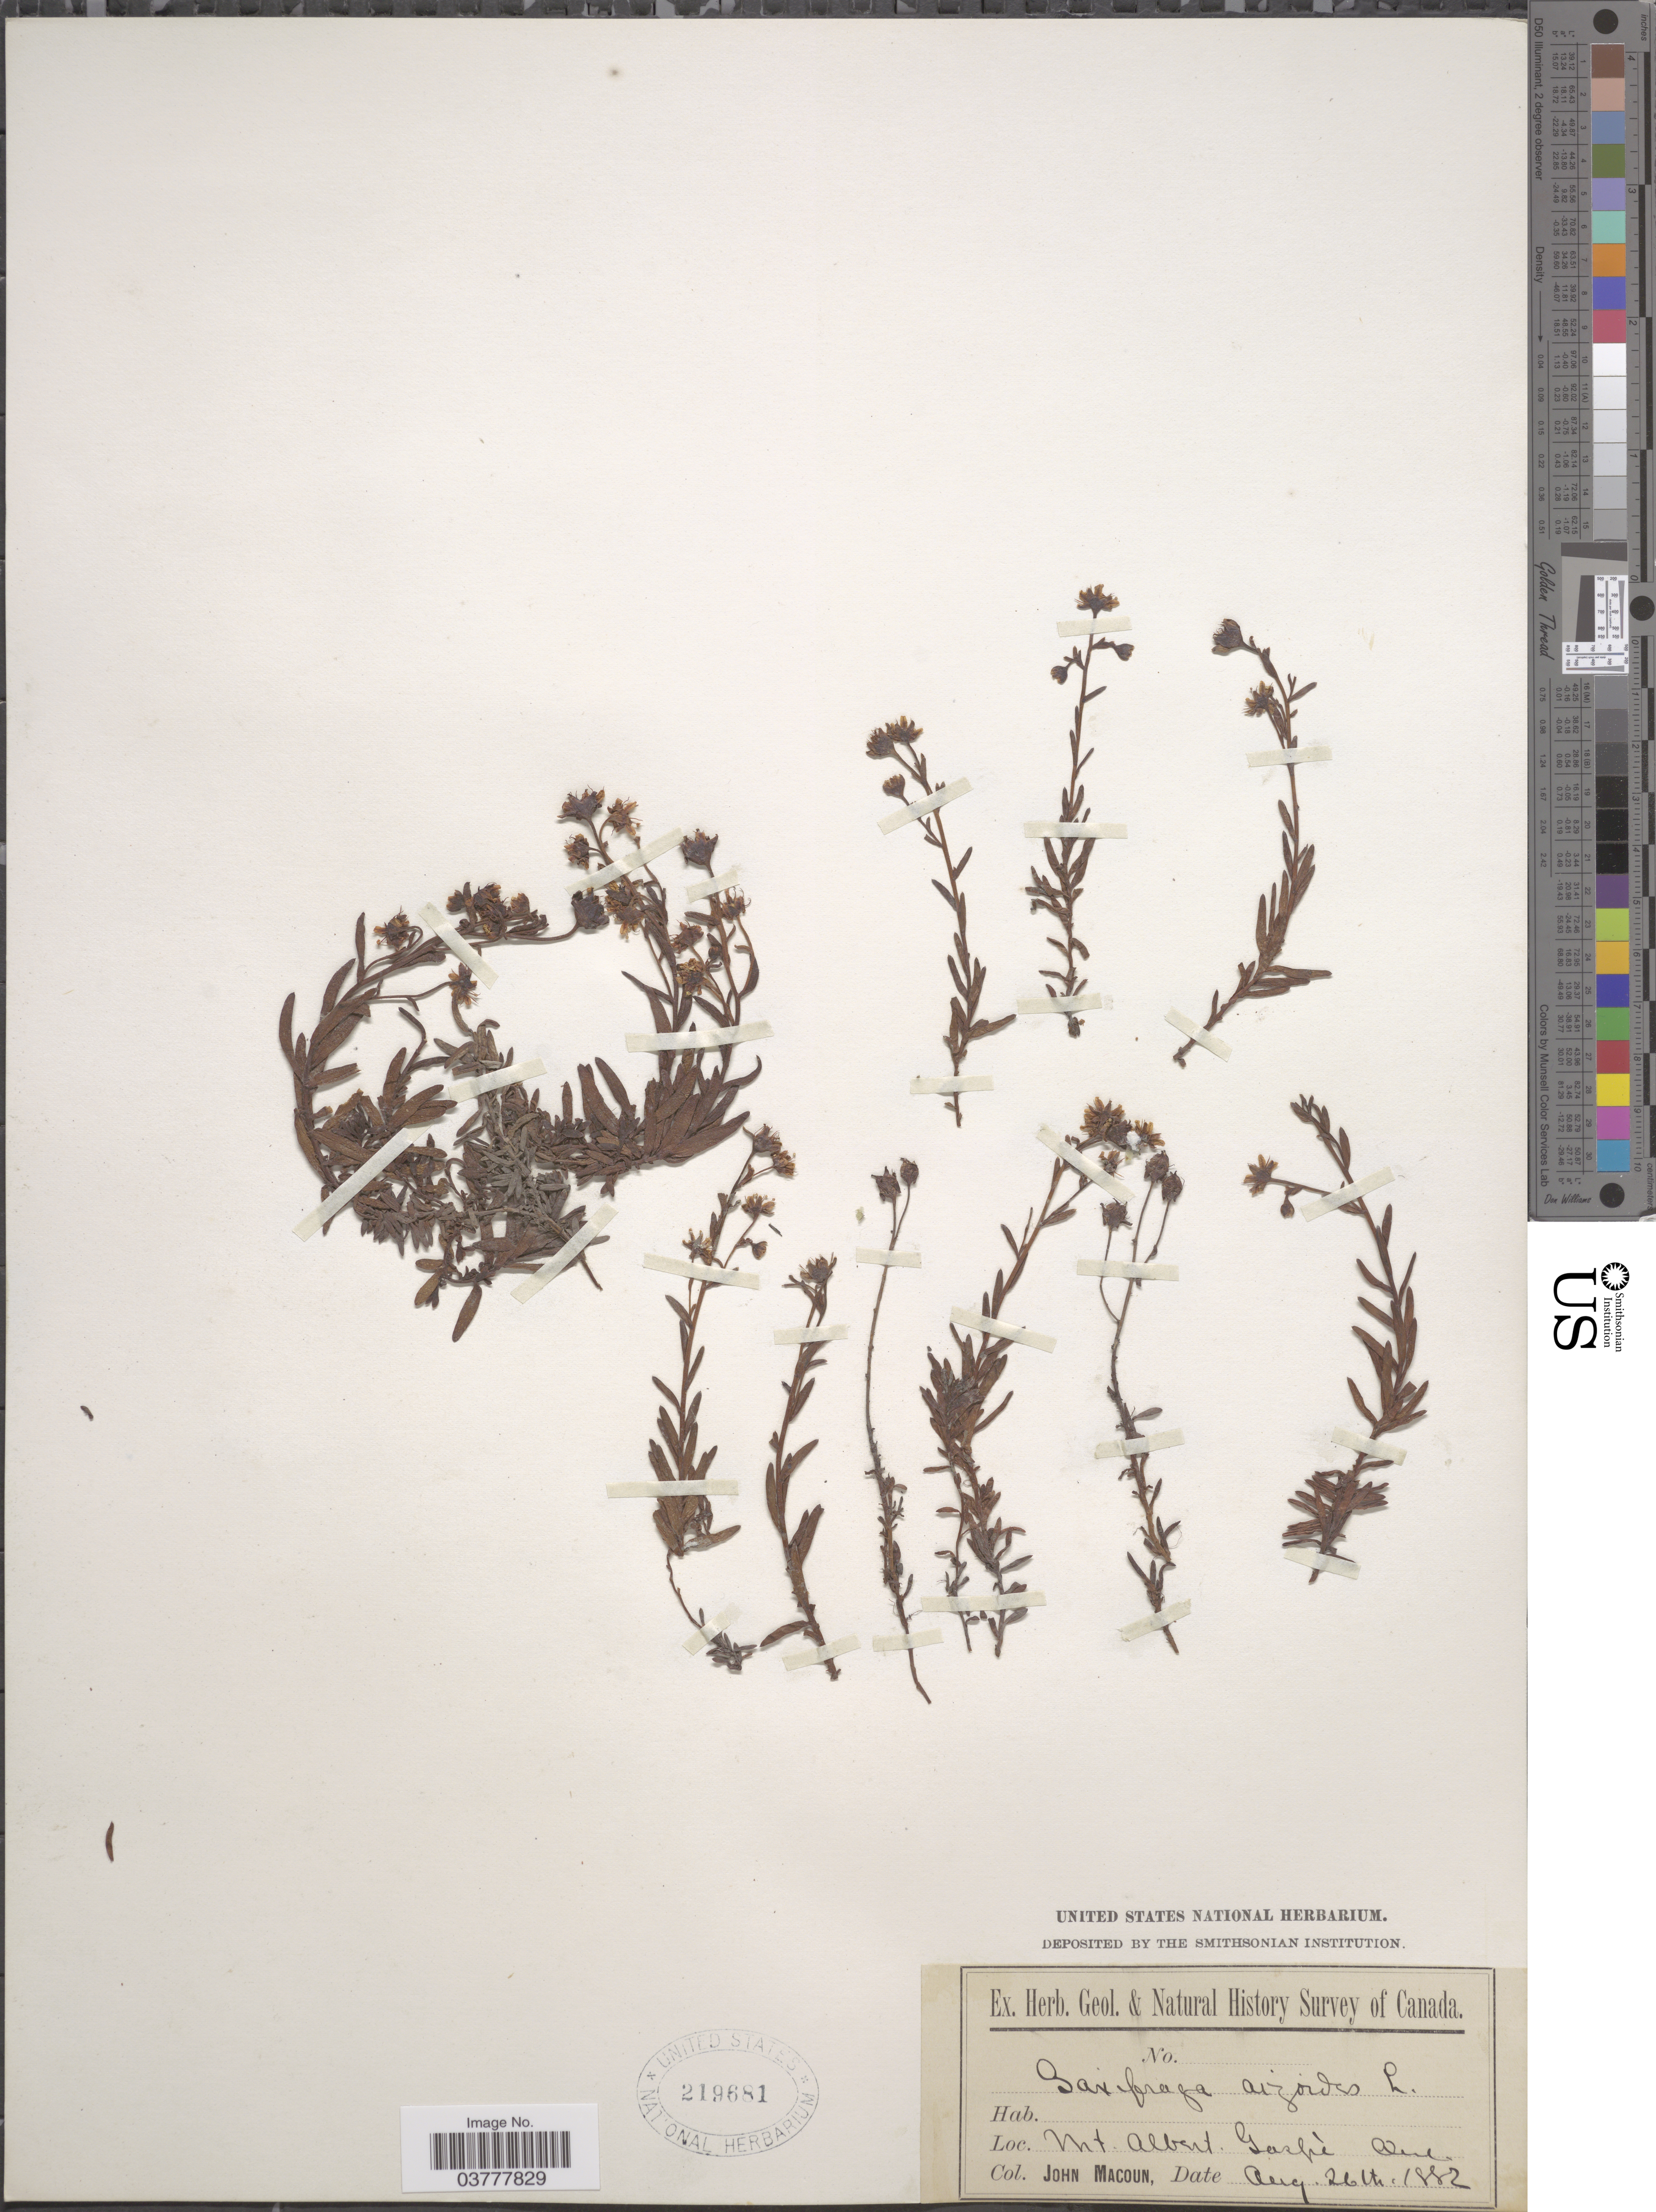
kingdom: Plantae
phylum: Tracheophyta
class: Magnoliopsida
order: Saxifragales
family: Saxifragaceae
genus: Saxifraga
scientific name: Saxifraga aizoides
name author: L.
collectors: J. Macoun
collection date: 1882-08-26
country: Canada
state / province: Quebec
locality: Mt. Albert, Gaspé.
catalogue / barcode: US 219681